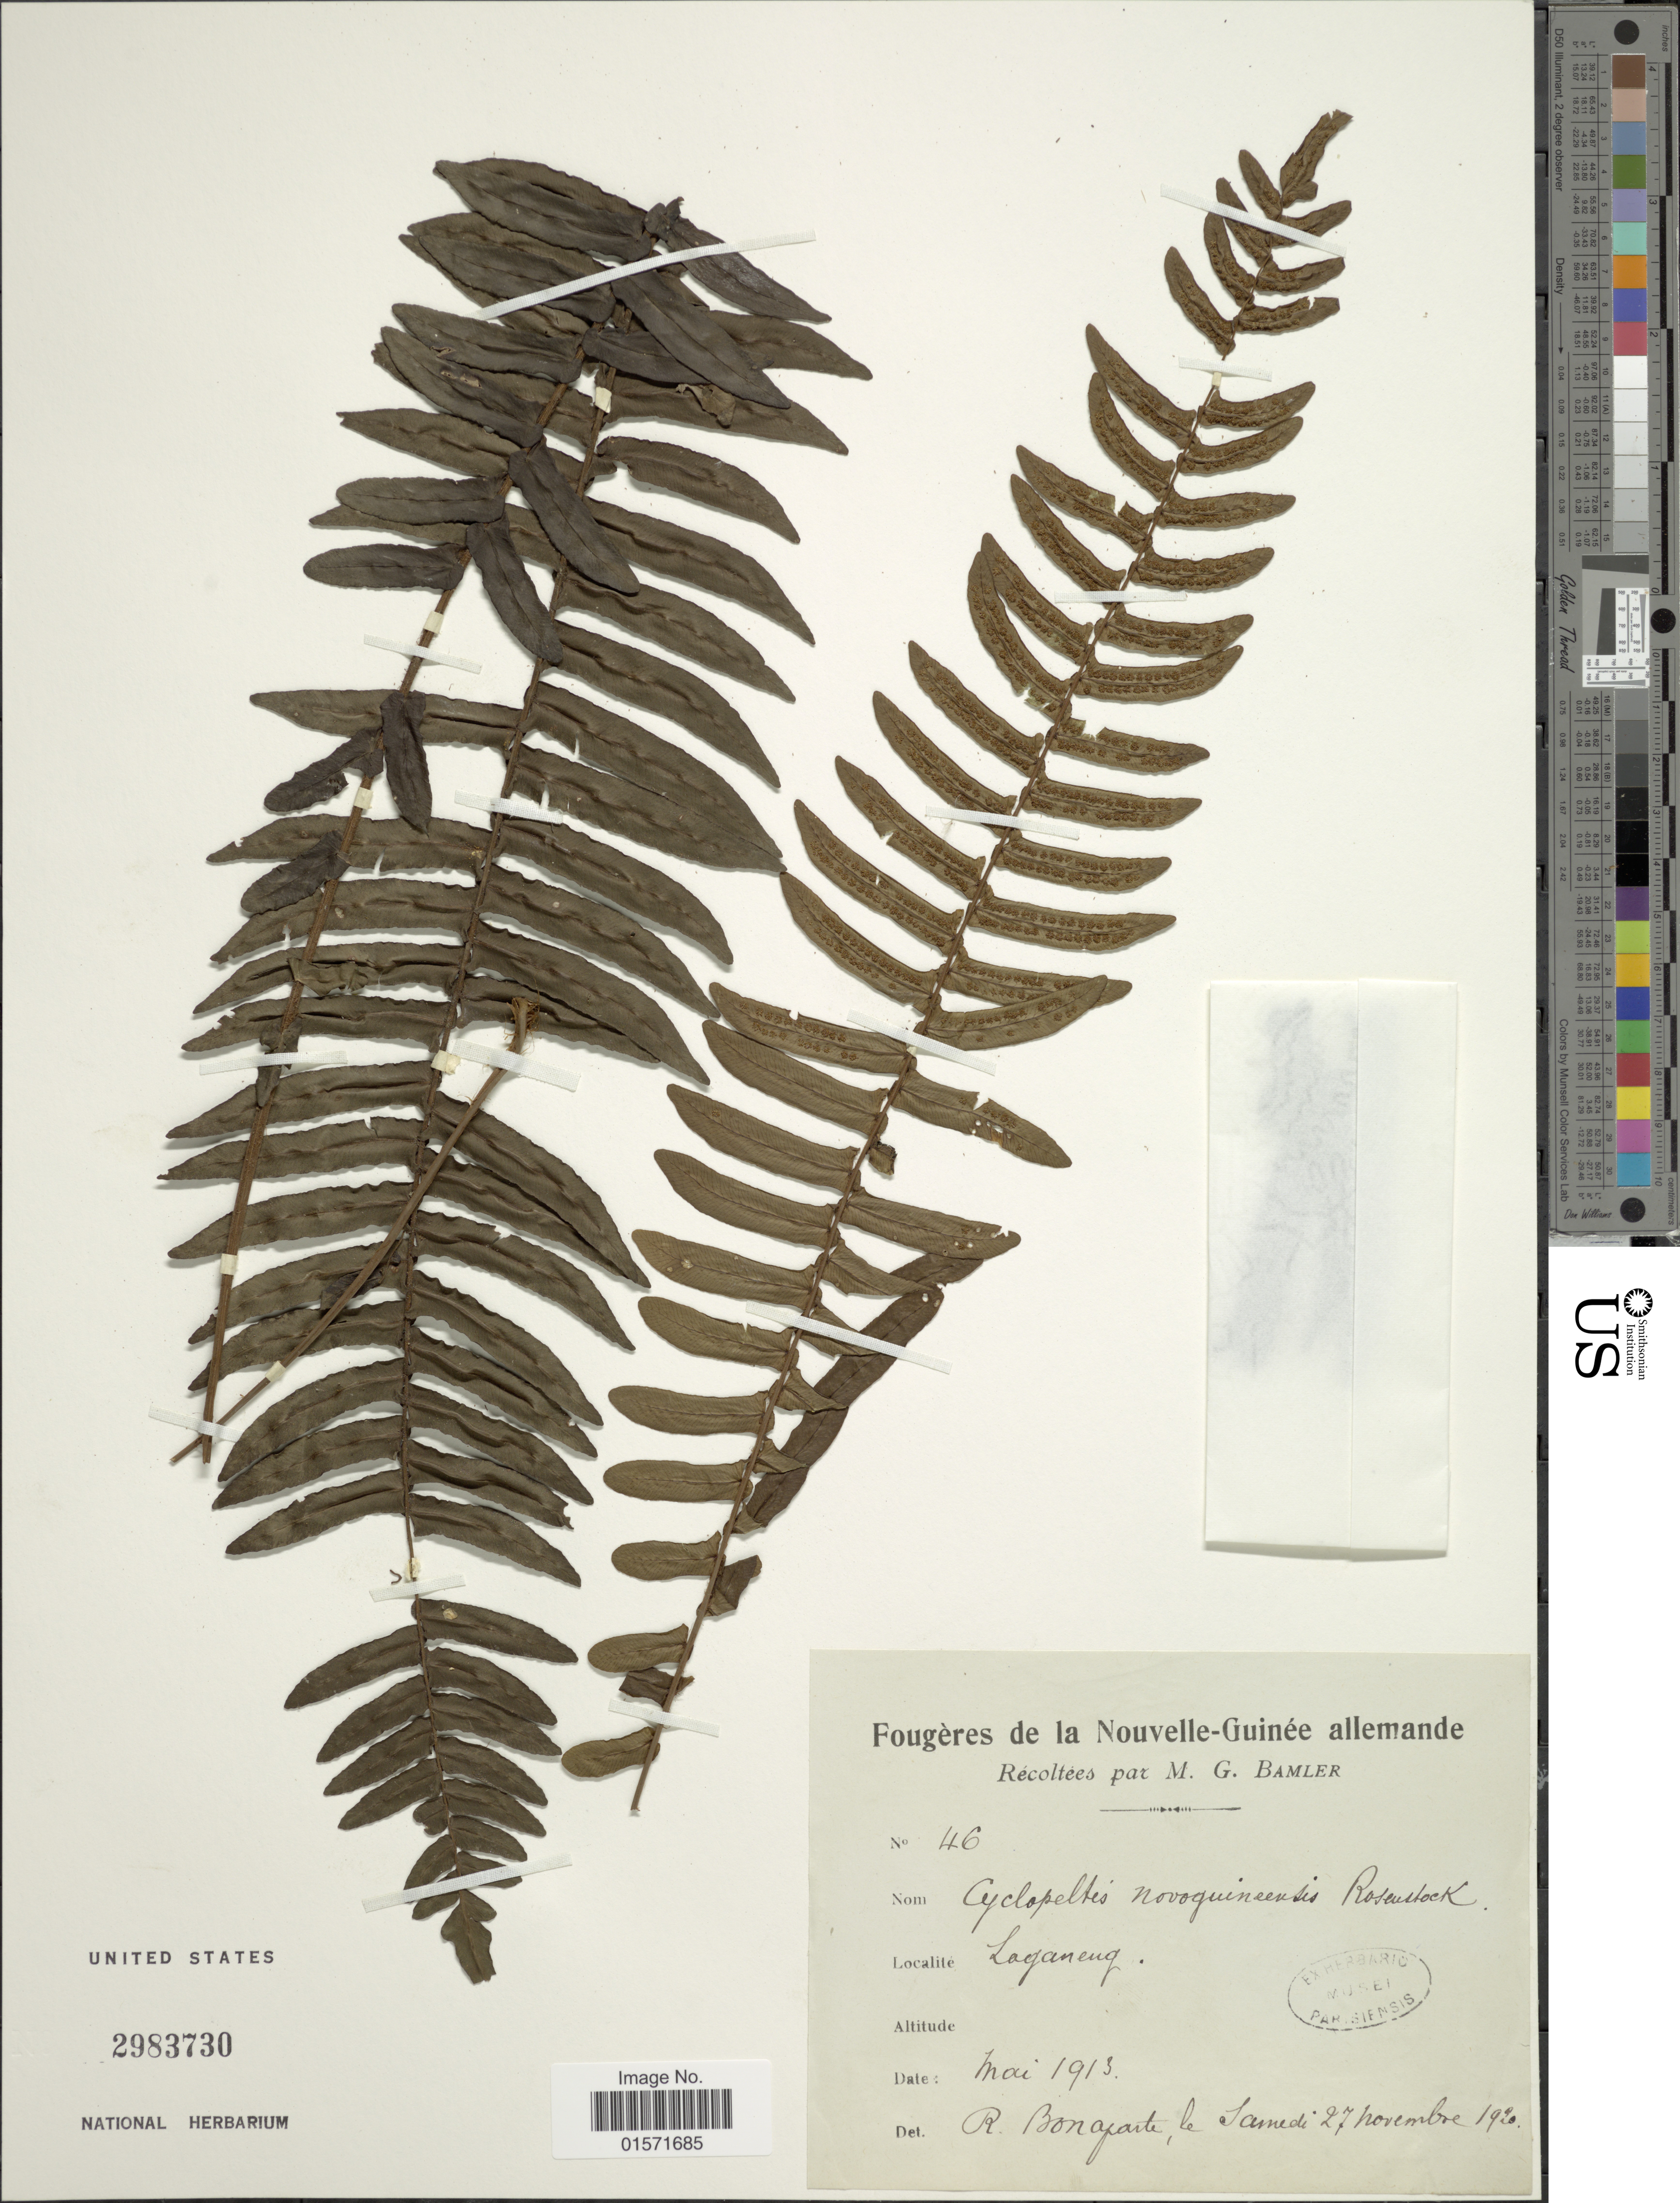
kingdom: Plantae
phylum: Tracheophyta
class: Polypodiopsida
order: Polypodiales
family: Lomariopsidaceae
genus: Cyclopeltis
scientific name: Cyclopeltis presliana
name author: (Mett.) Berkeley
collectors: M. Bamler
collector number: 46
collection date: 1913-05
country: Papua New Guinea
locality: Fougeres de la Nouvelle-Guinee allemande. Loganeng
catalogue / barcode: US 2983730